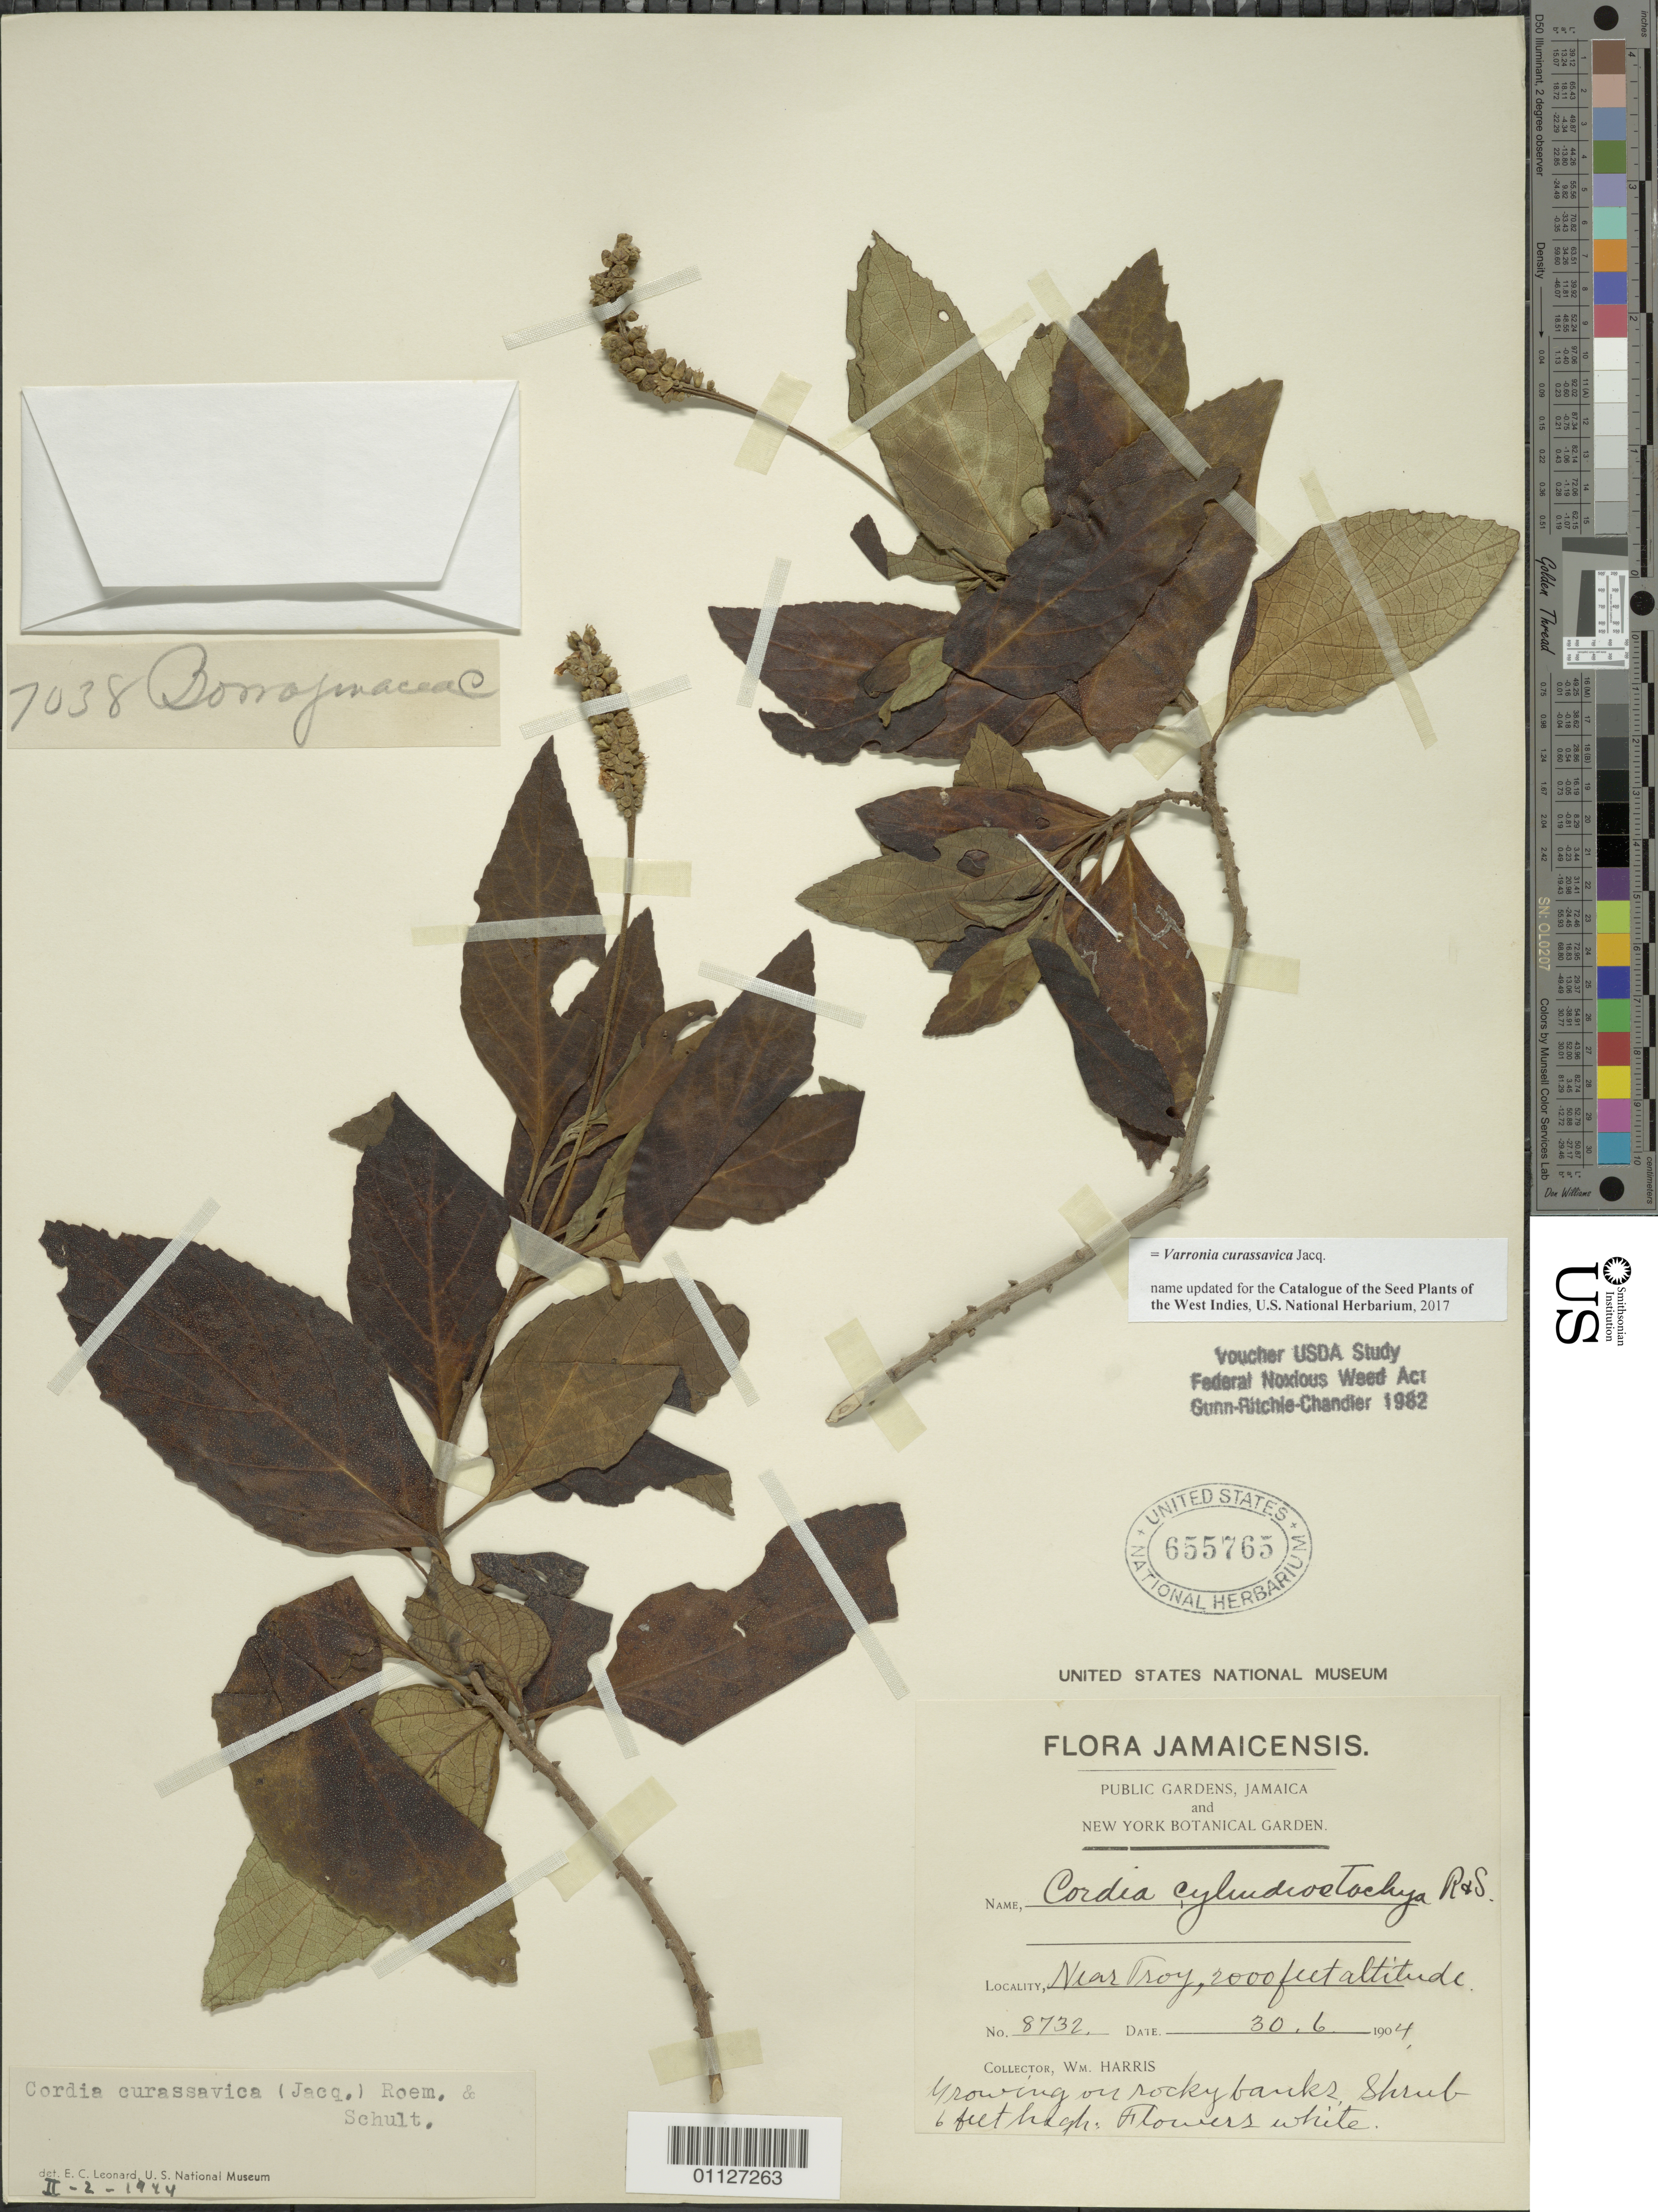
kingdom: Plantae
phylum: Tracheophyta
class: Magnoliopsida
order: Boraginales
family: Cordiaceae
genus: Varronia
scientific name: Varronia curassavica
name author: Jacq.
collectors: W. Harris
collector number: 8732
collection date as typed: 30 Jun 1904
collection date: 1904-06-30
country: Jamaica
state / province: Manchester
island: Jamaica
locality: Near Troy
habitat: growing on rocky banks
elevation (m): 610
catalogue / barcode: US 655765